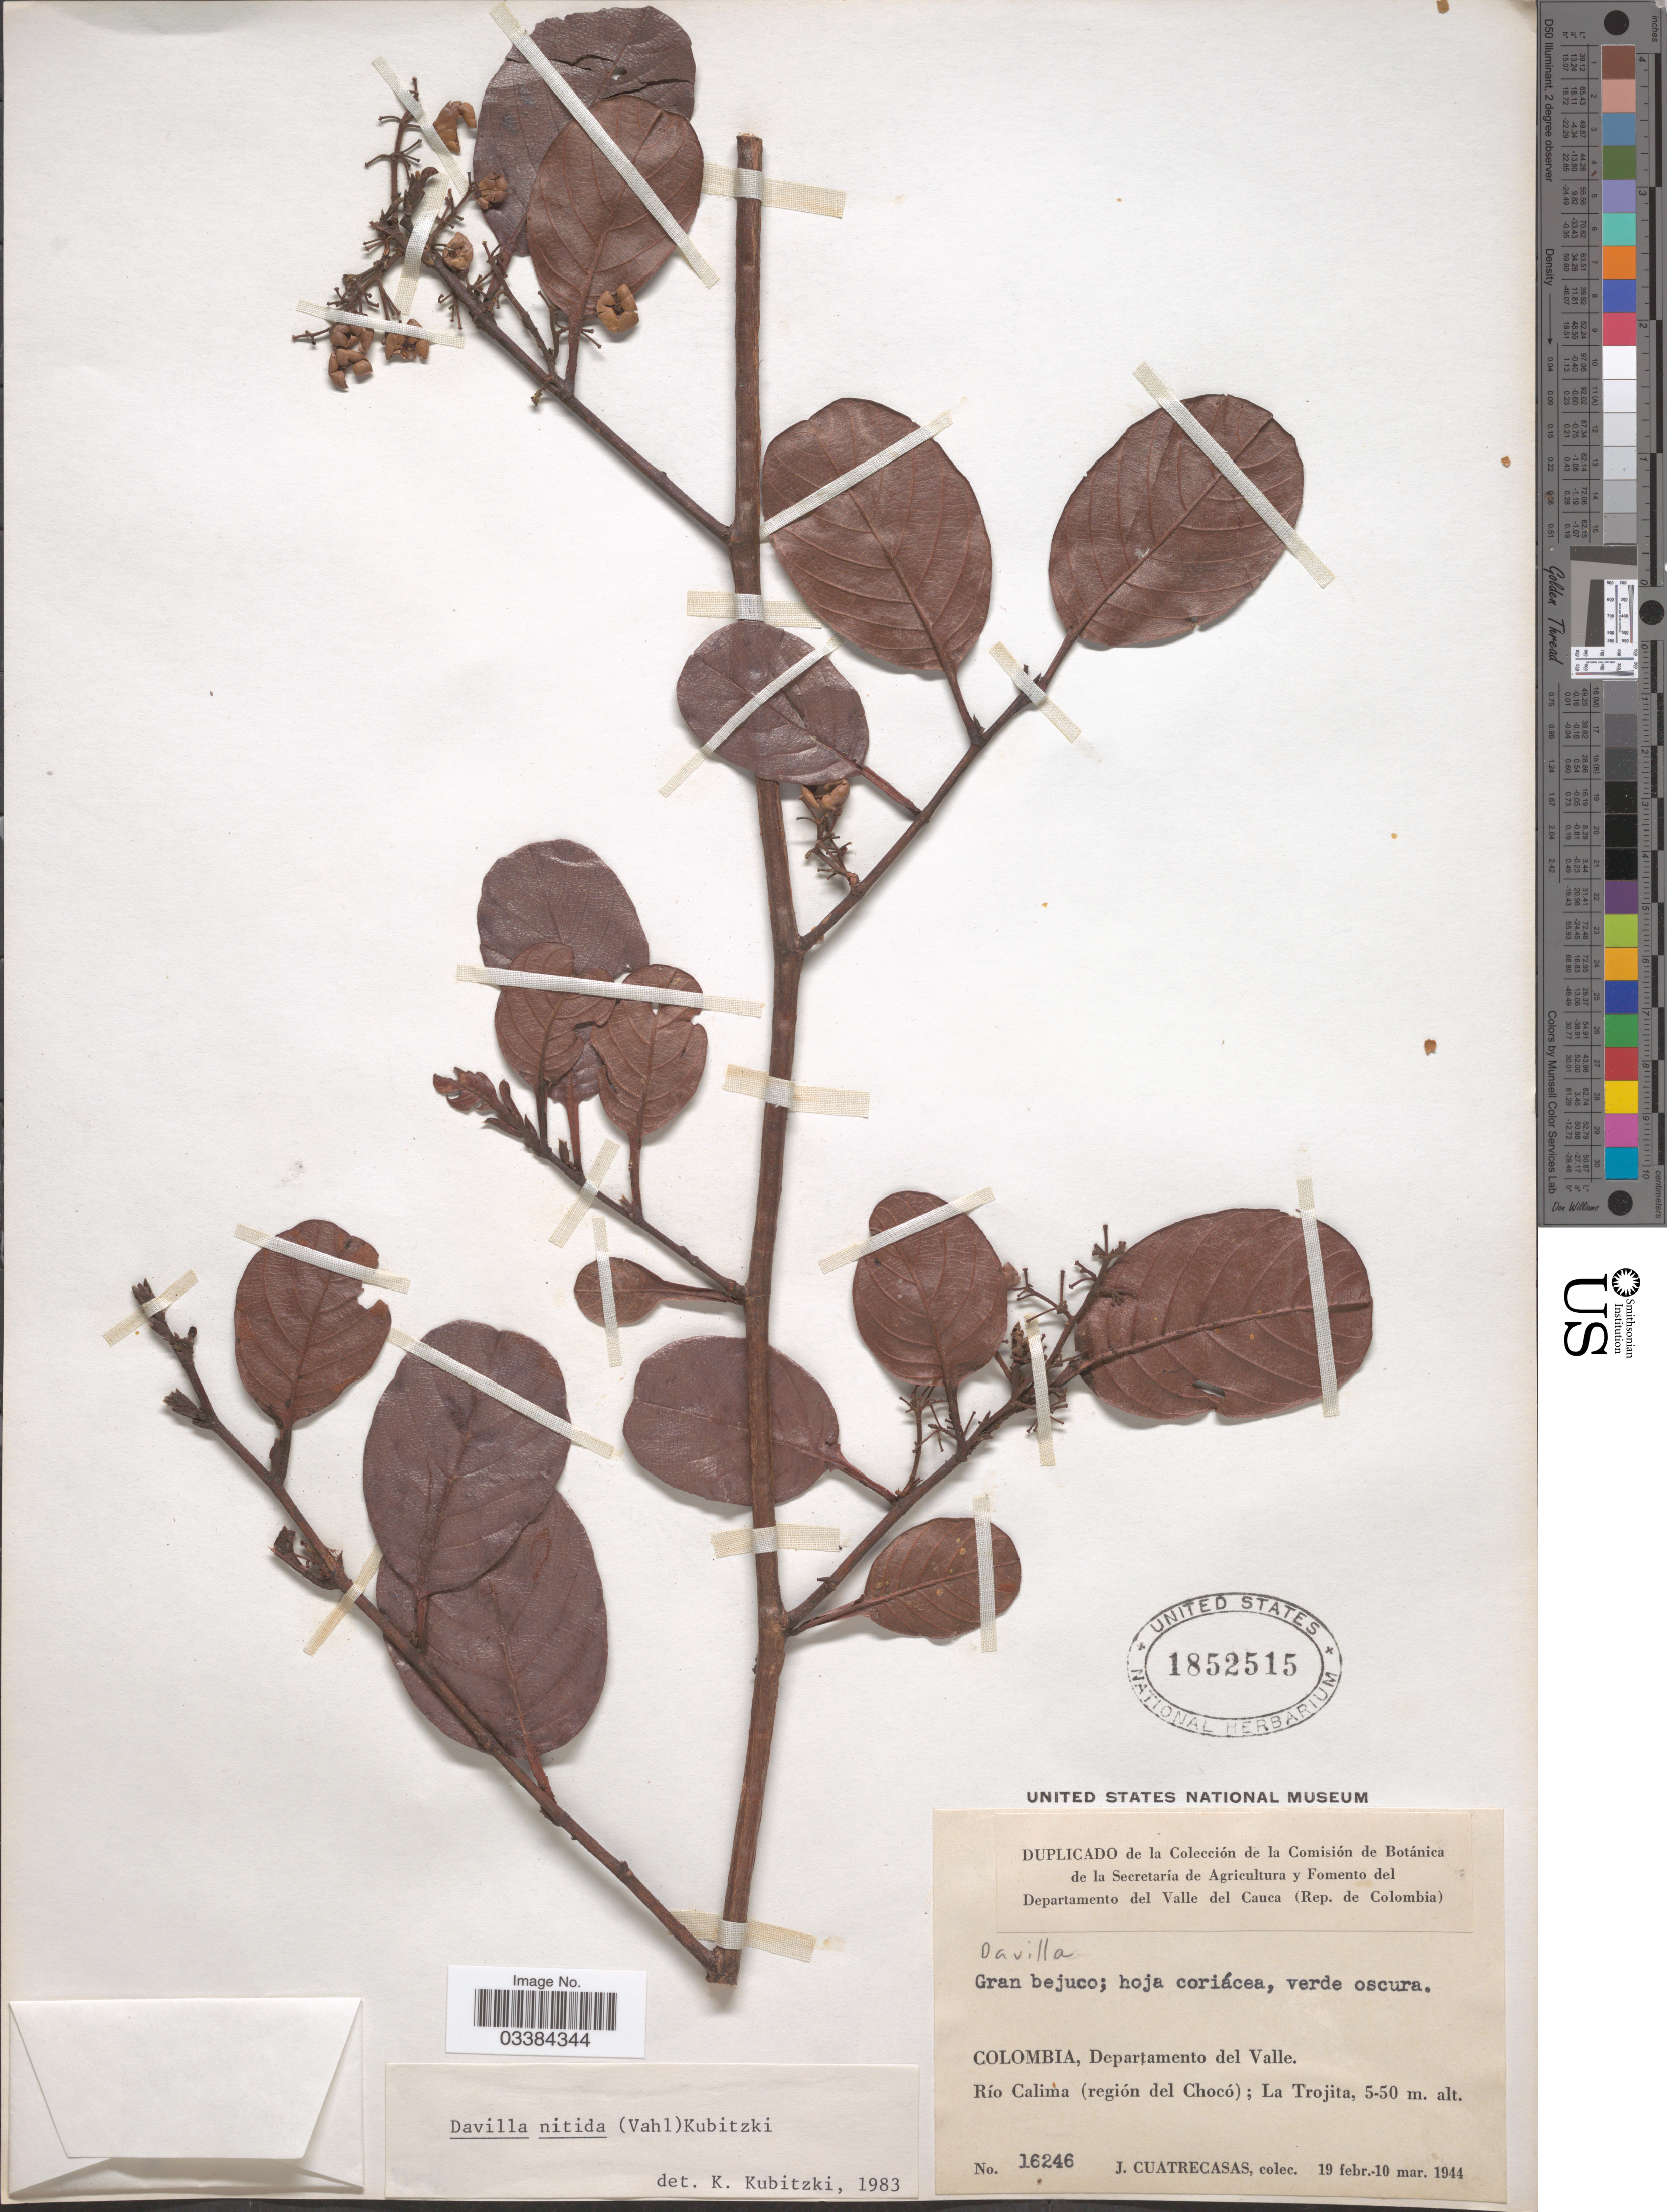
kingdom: Plantae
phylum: Tracheophyta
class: Magnoliopsida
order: Dilleniales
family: Dilleniaceae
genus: Davilla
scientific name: Davilla nitida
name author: (Vahl) Kubitzki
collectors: J. Cuatrecasas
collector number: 16246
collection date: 1944-02-19/1944-03-10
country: Colombia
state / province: Valle del Cauca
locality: Departamento del Valle. Río Calima (región del Chocó); La Trojita.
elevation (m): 5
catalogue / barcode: US 1852515